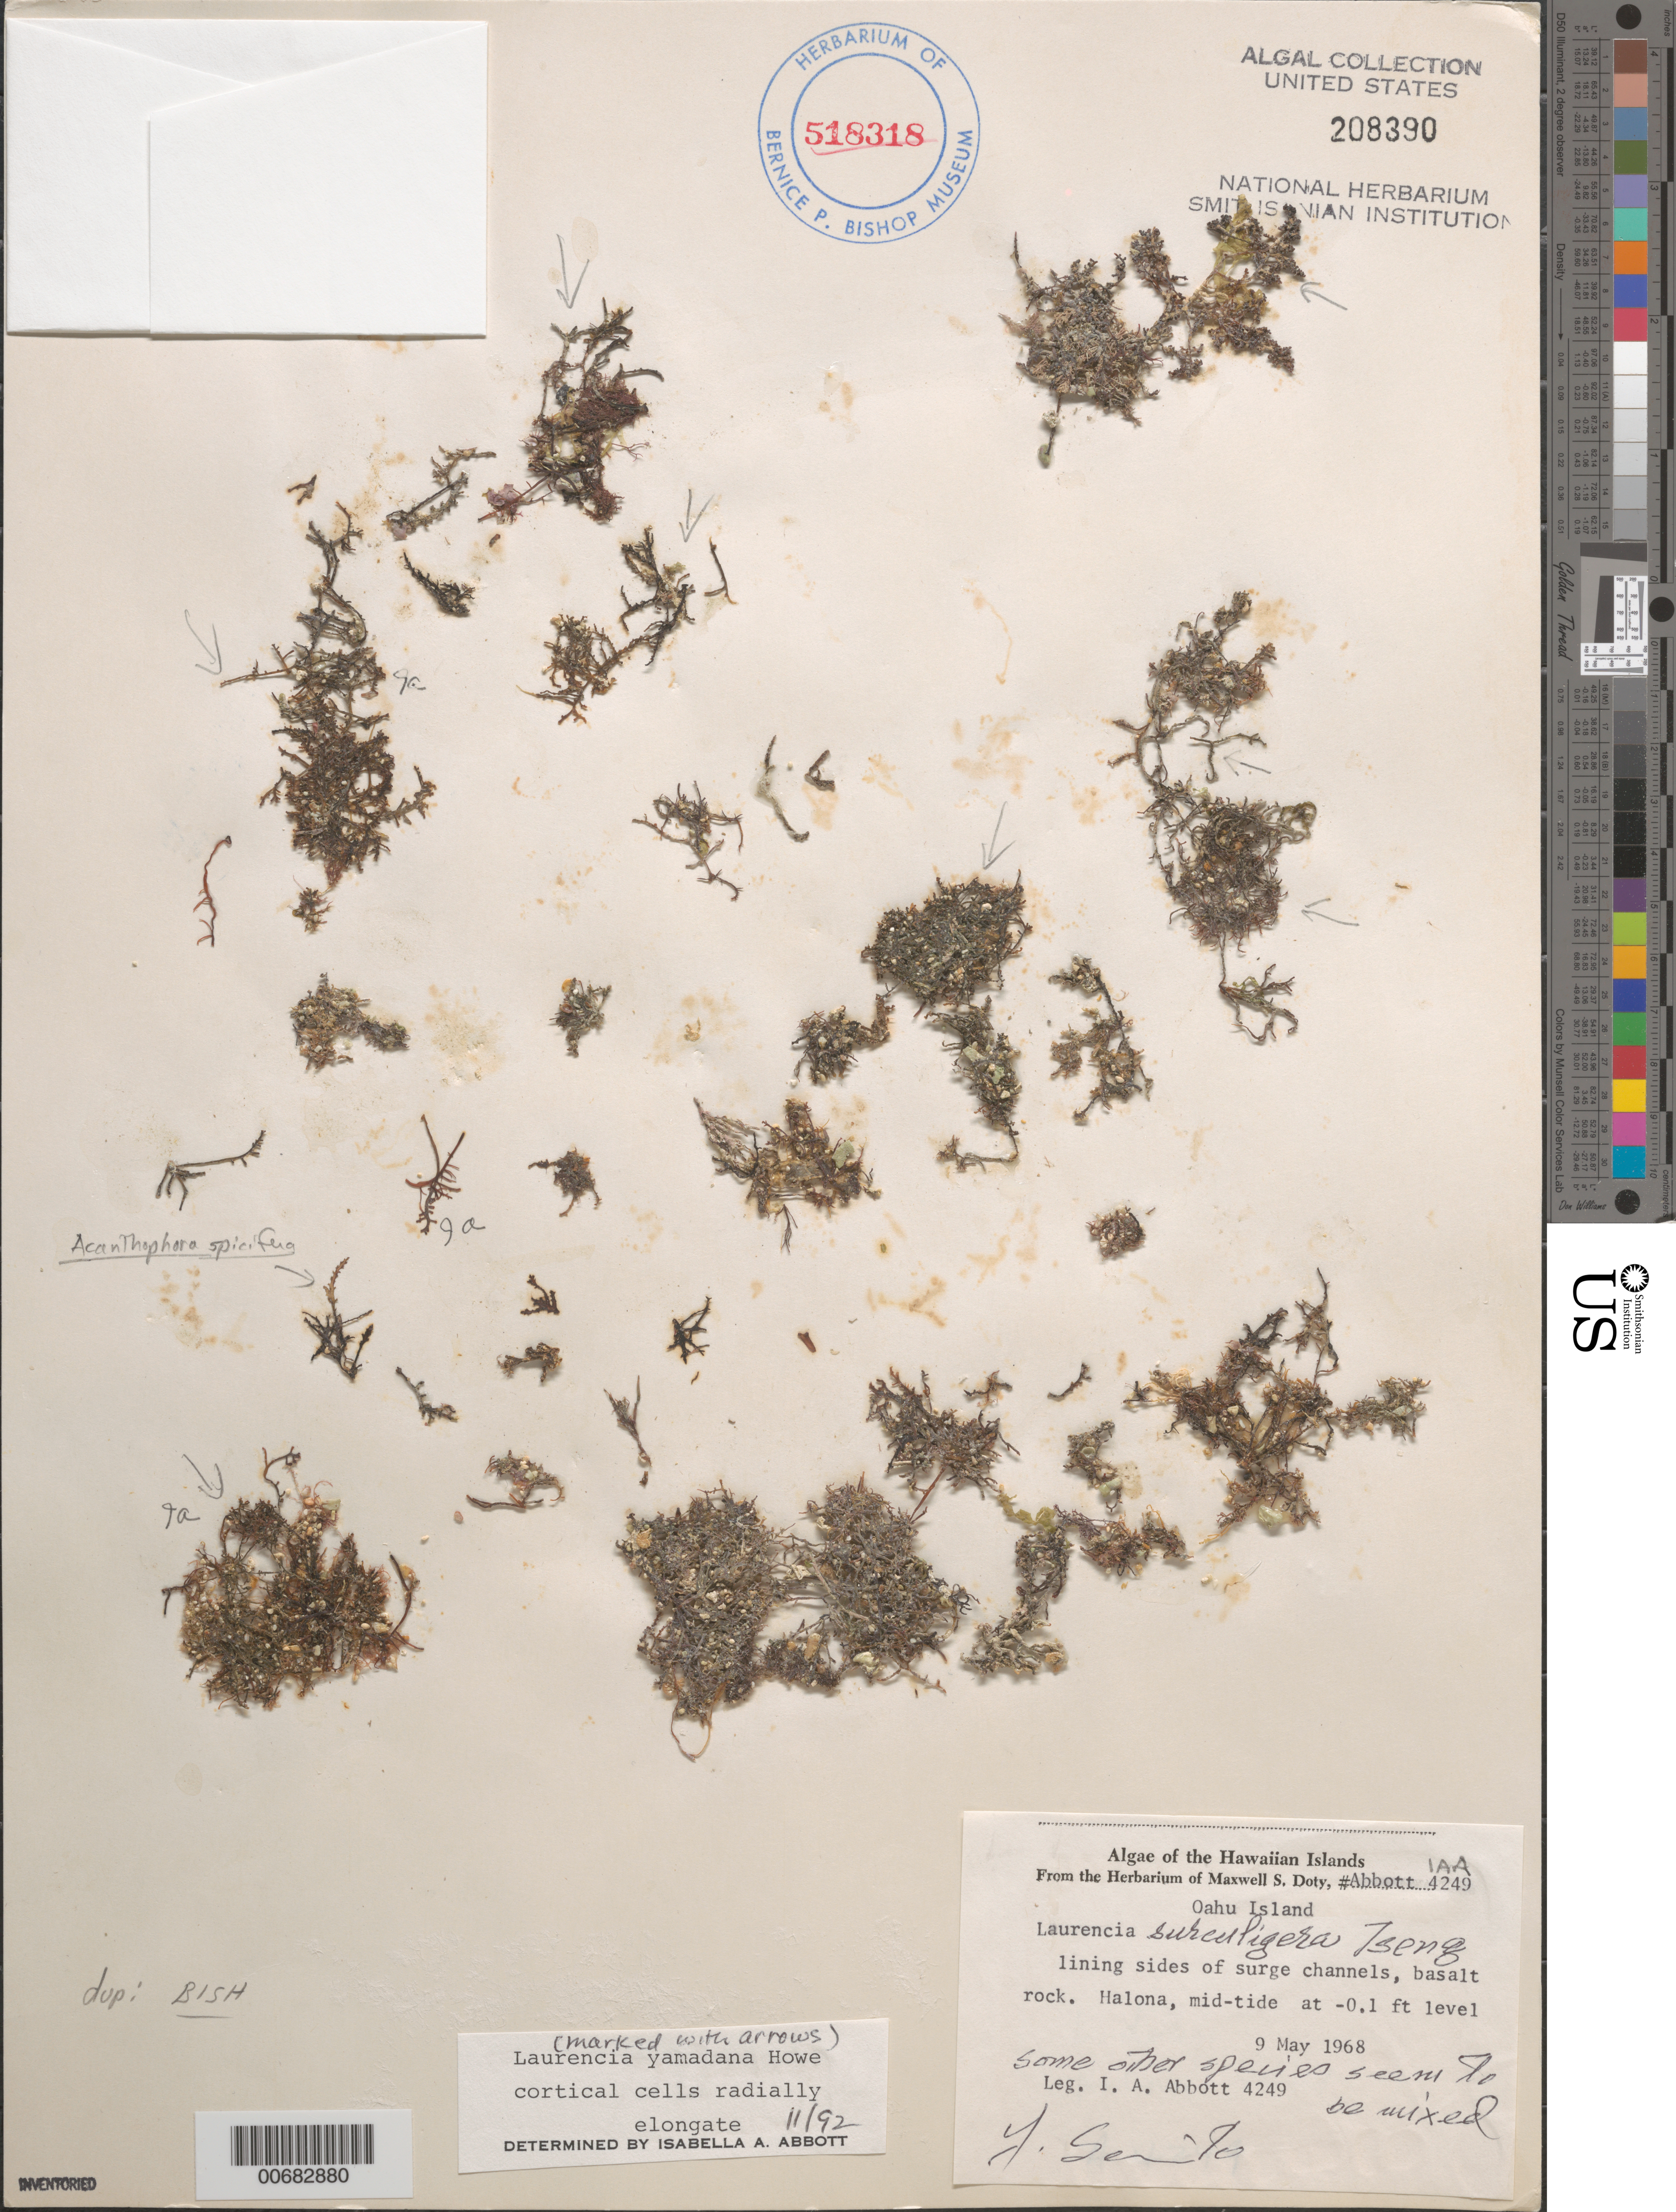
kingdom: Plantae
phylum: Rhodophyta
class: Florideophyceae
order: Ceramiales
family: Rhodomelaceae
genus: Palisada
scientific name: Palisada yamadana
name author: (M. Howe) K.W. Nam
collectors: I. A. Abbott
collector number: IAA 4249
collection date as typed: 09 May 1968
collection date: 1968-05-09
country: United States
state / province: Hawaii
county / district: Honolulu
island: Oahu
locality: Halona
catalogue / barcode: US 208390